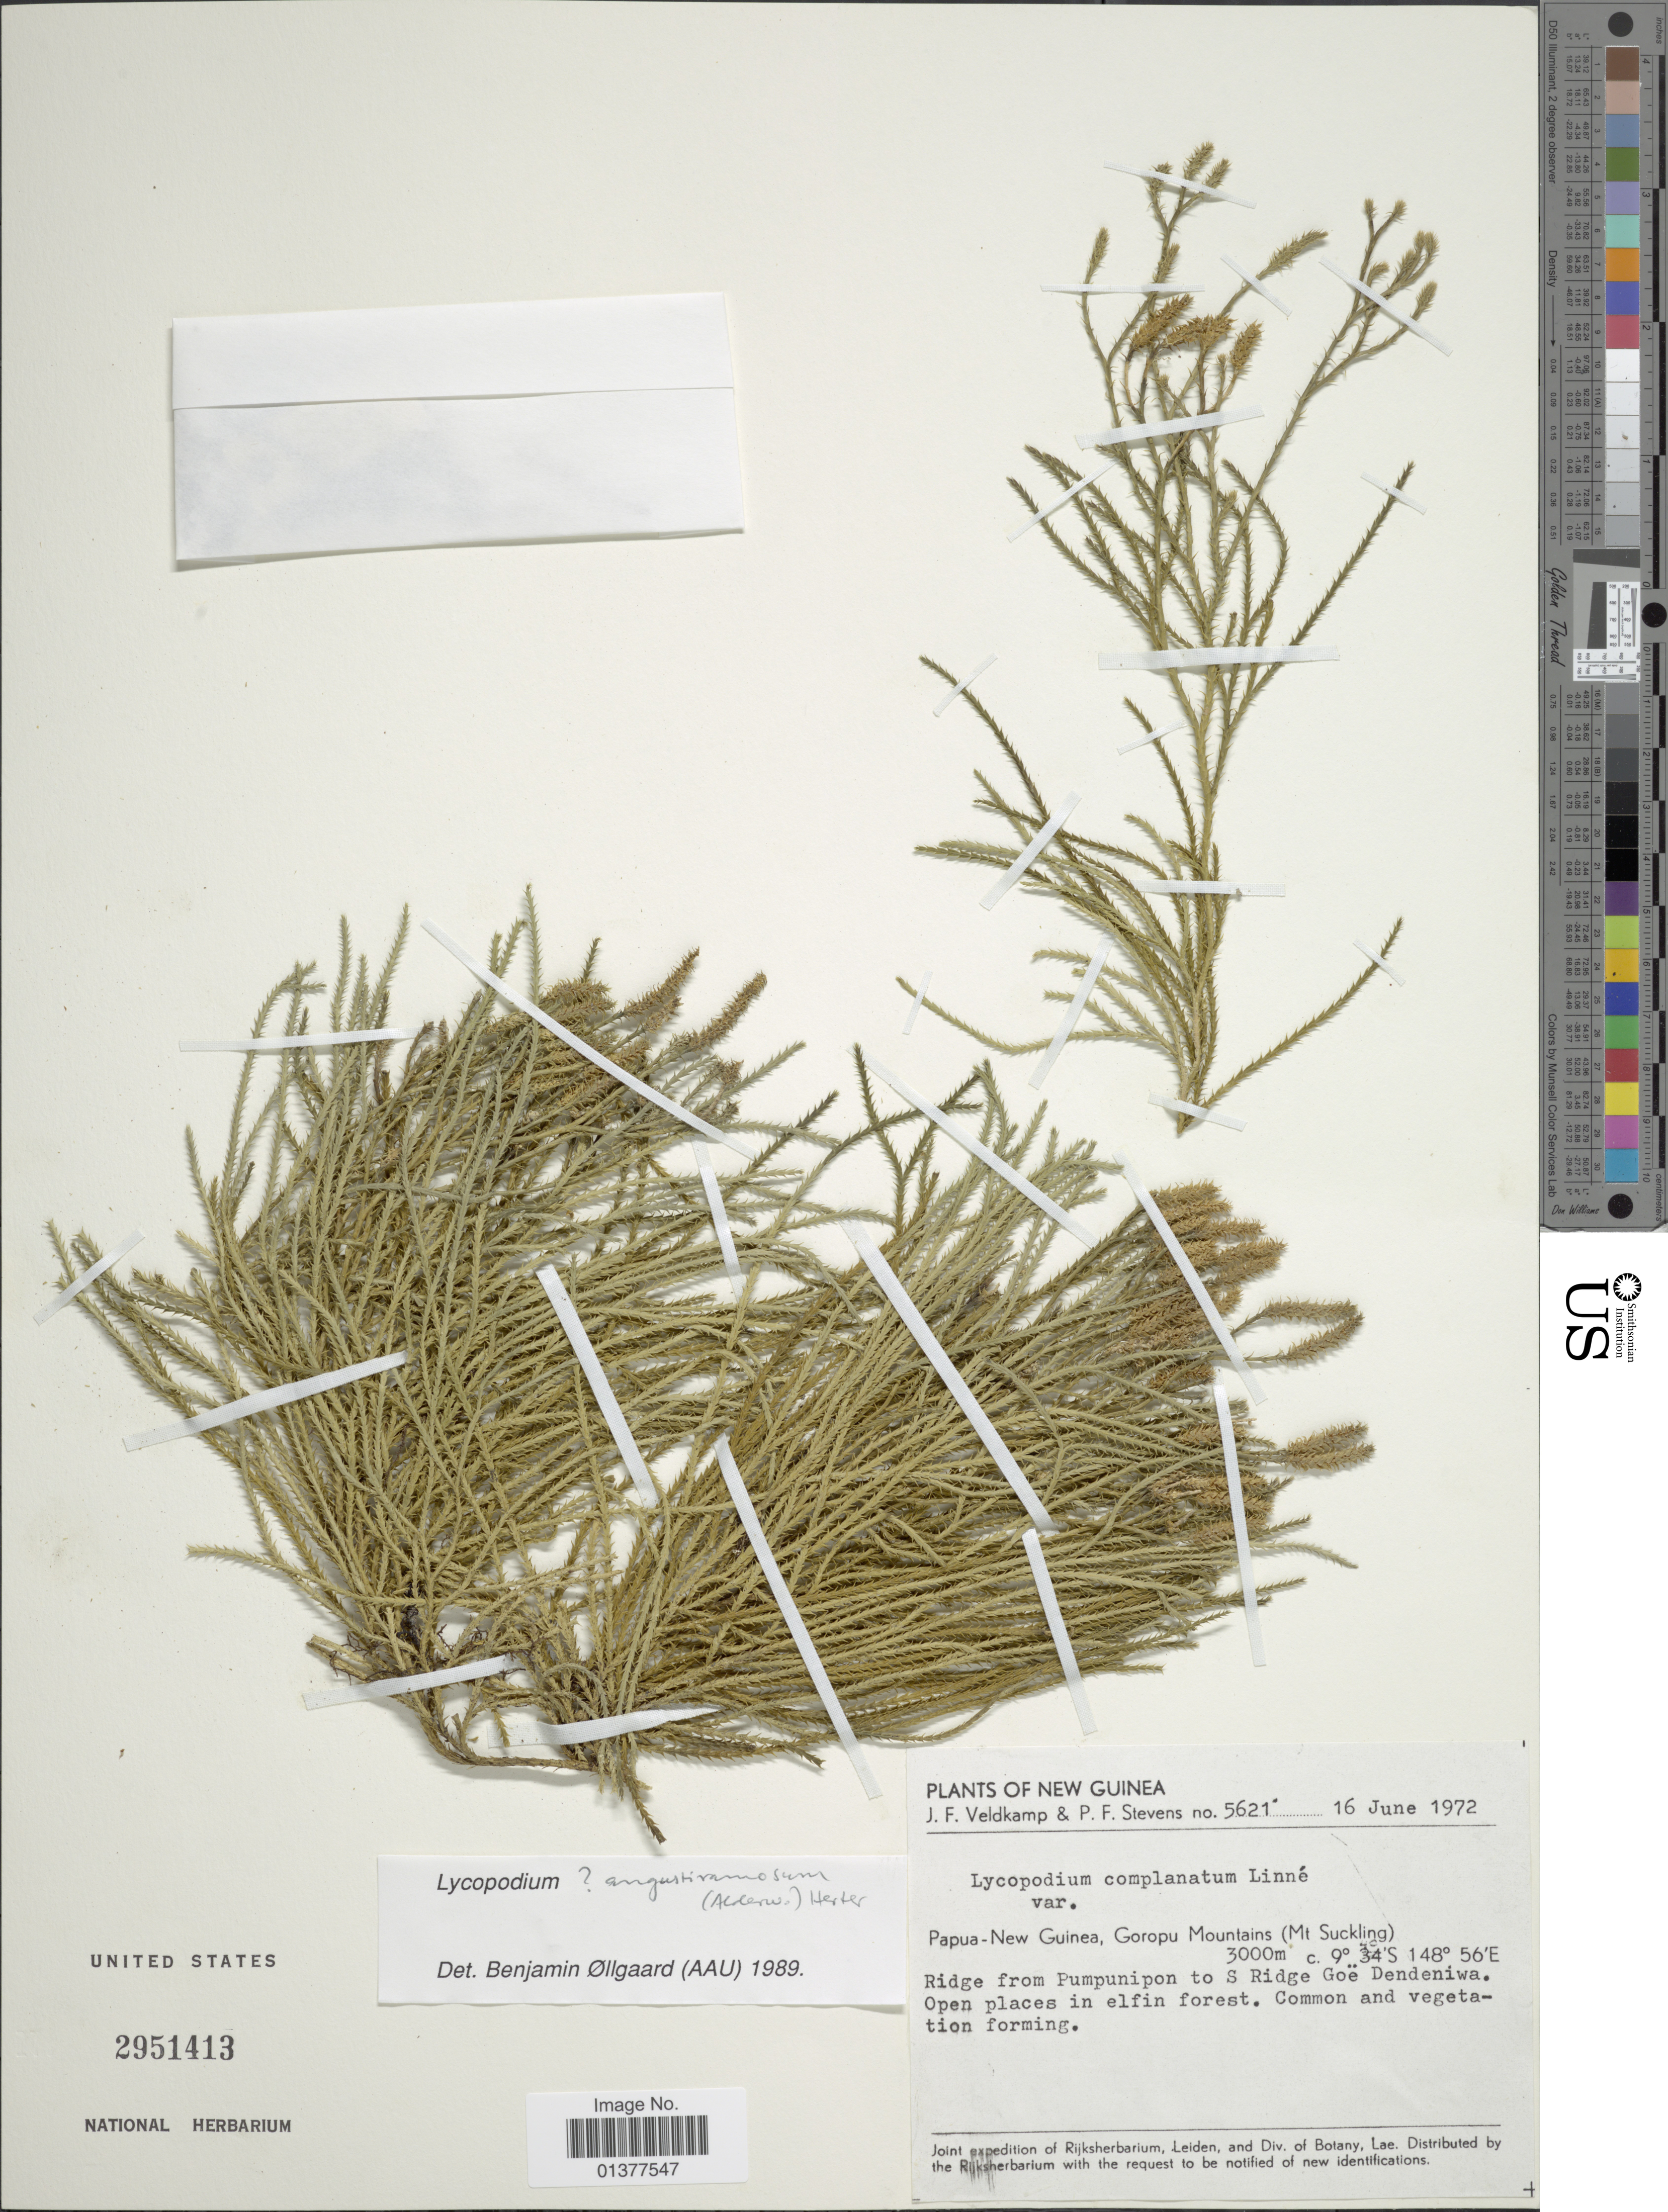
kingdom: Plantae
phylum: Tracheophyta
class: Lycopodiopsida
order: Lycopodiales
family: Lycopodiaceae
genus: Diphasiastrum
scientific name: Diphasiastrum angustiramosum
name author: (Alderw.) Holub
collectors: J. F. Veldkamp & P. F. Stevens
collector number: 5621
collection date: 1972-06-16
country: Papua New Guinea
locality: Goropu Mountains(Mt Suckling)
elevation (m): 3000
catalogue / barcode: US 2951413